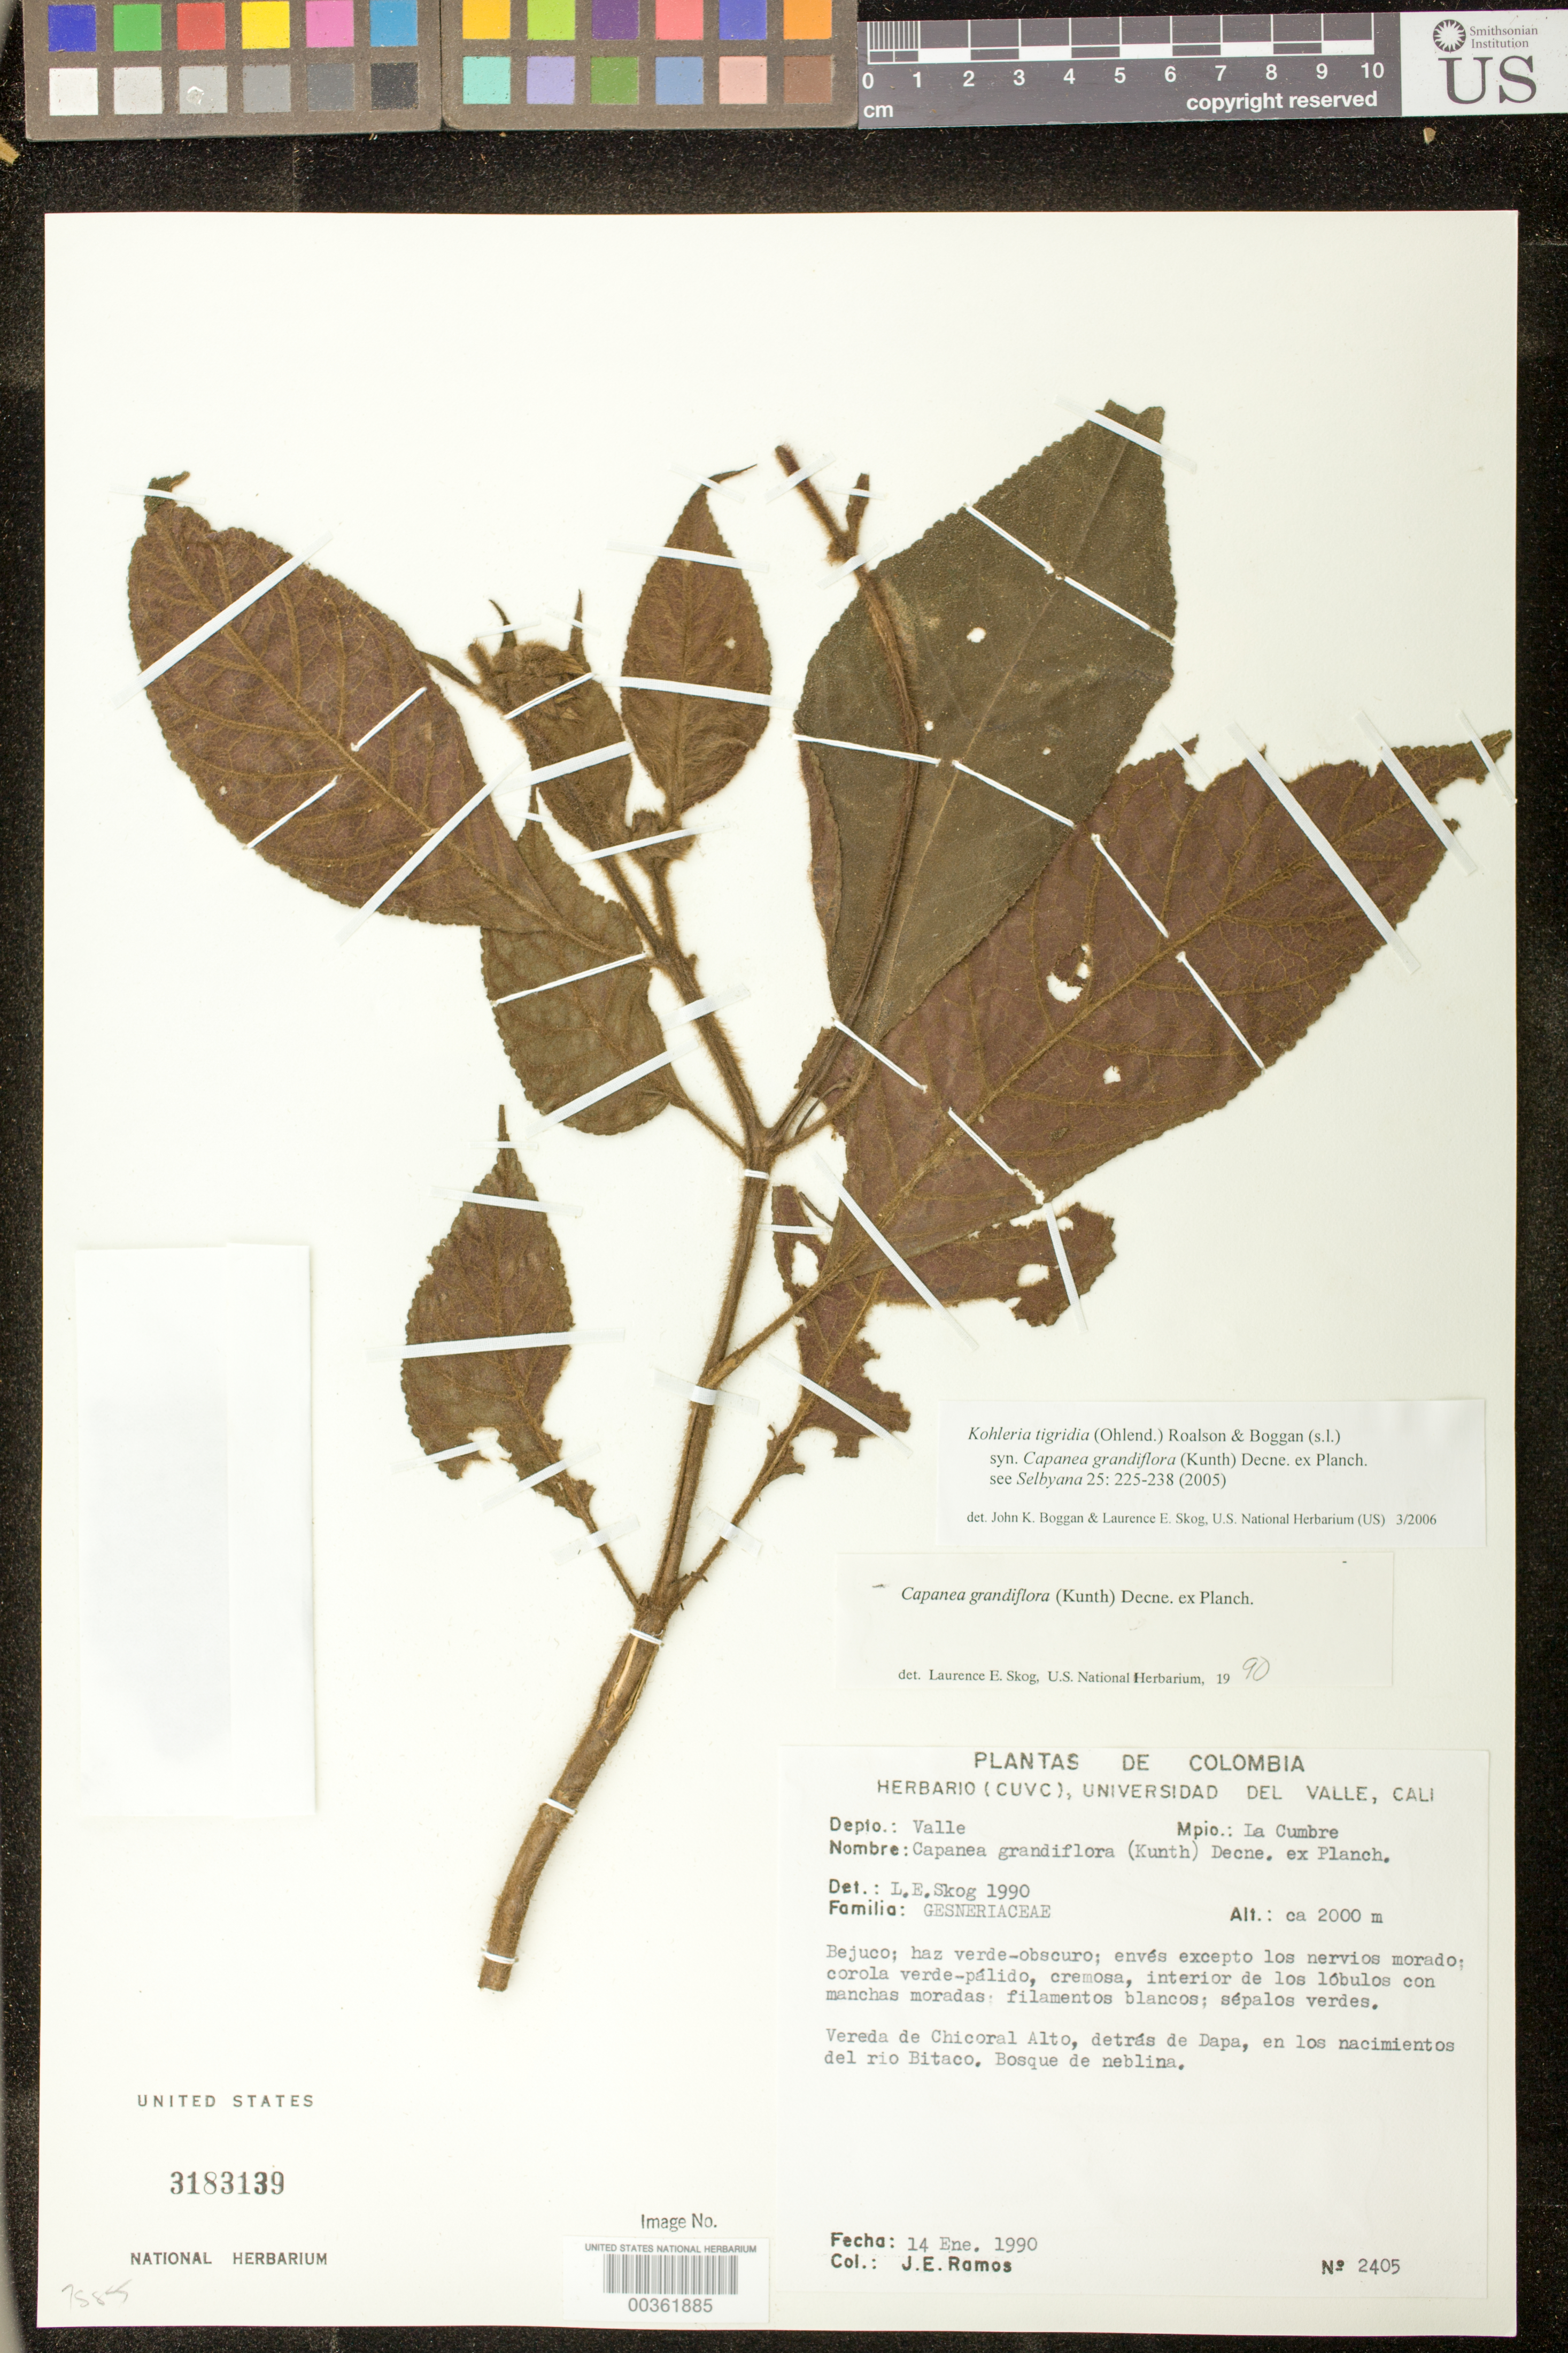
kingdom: Plantae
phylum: Tracheophyta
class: Magnoliopsida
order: Lamiales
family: Gesneriaceae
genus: Kohleria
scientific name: Kohleria tigridia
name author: (Ohlend.) Roalson & Boggan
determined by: Boggan, J. K.; Skog, L. E.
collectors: J. E. Ramos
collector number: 2405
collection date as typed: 14 Jan 1990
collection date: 1990-01-14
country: Colombia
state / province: Valle del Cauca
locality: Depto. Valle, Mpio. La Cumbre, vereda de Chicoral Alto, detras de Dapa, en los nacimientos del Rio Bitaco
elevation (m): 2000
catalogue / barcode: US 3183139